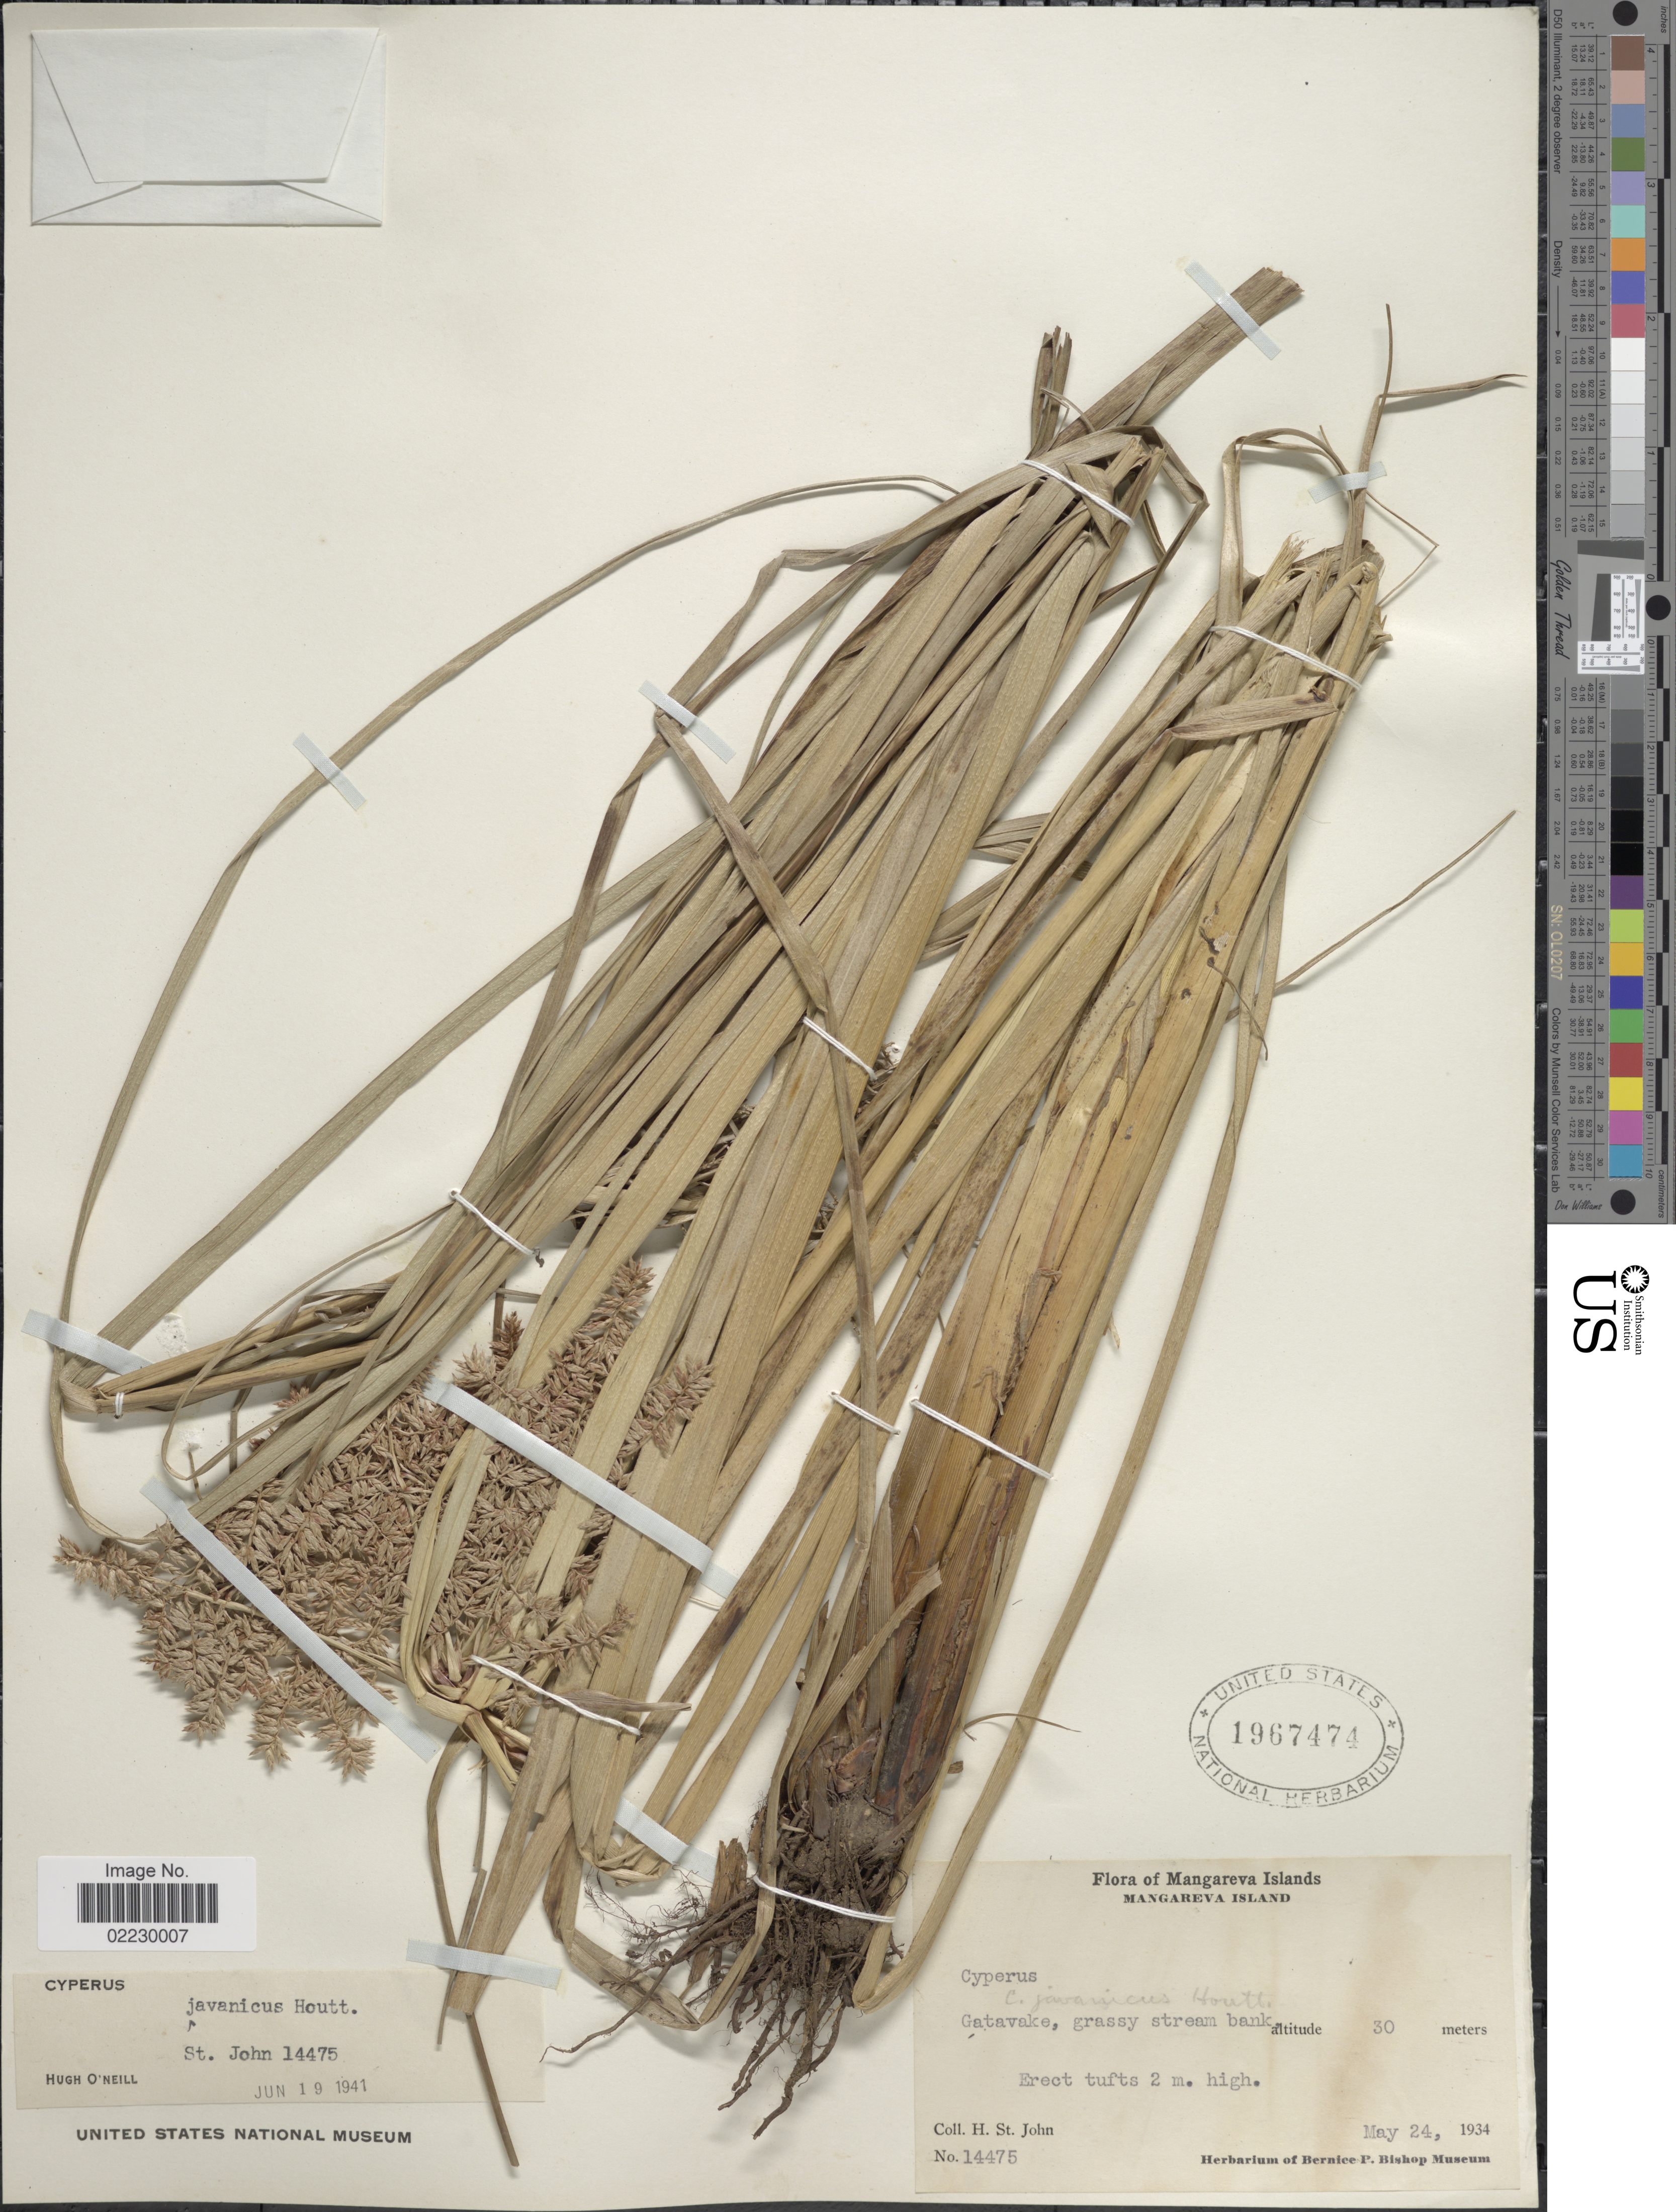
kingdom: Plantae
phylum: Tracheophyta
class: Liliopsida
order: Poales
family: Cyperaceae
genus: Cyperus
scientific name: Cyperus javanicus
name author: Houtt.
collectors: H. St. John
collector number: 14475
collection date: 1934-05-24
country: French Polynesia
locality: Mangareva Islands, Mangareva Island, Gatavake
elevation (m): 30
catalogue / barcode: US 1967474